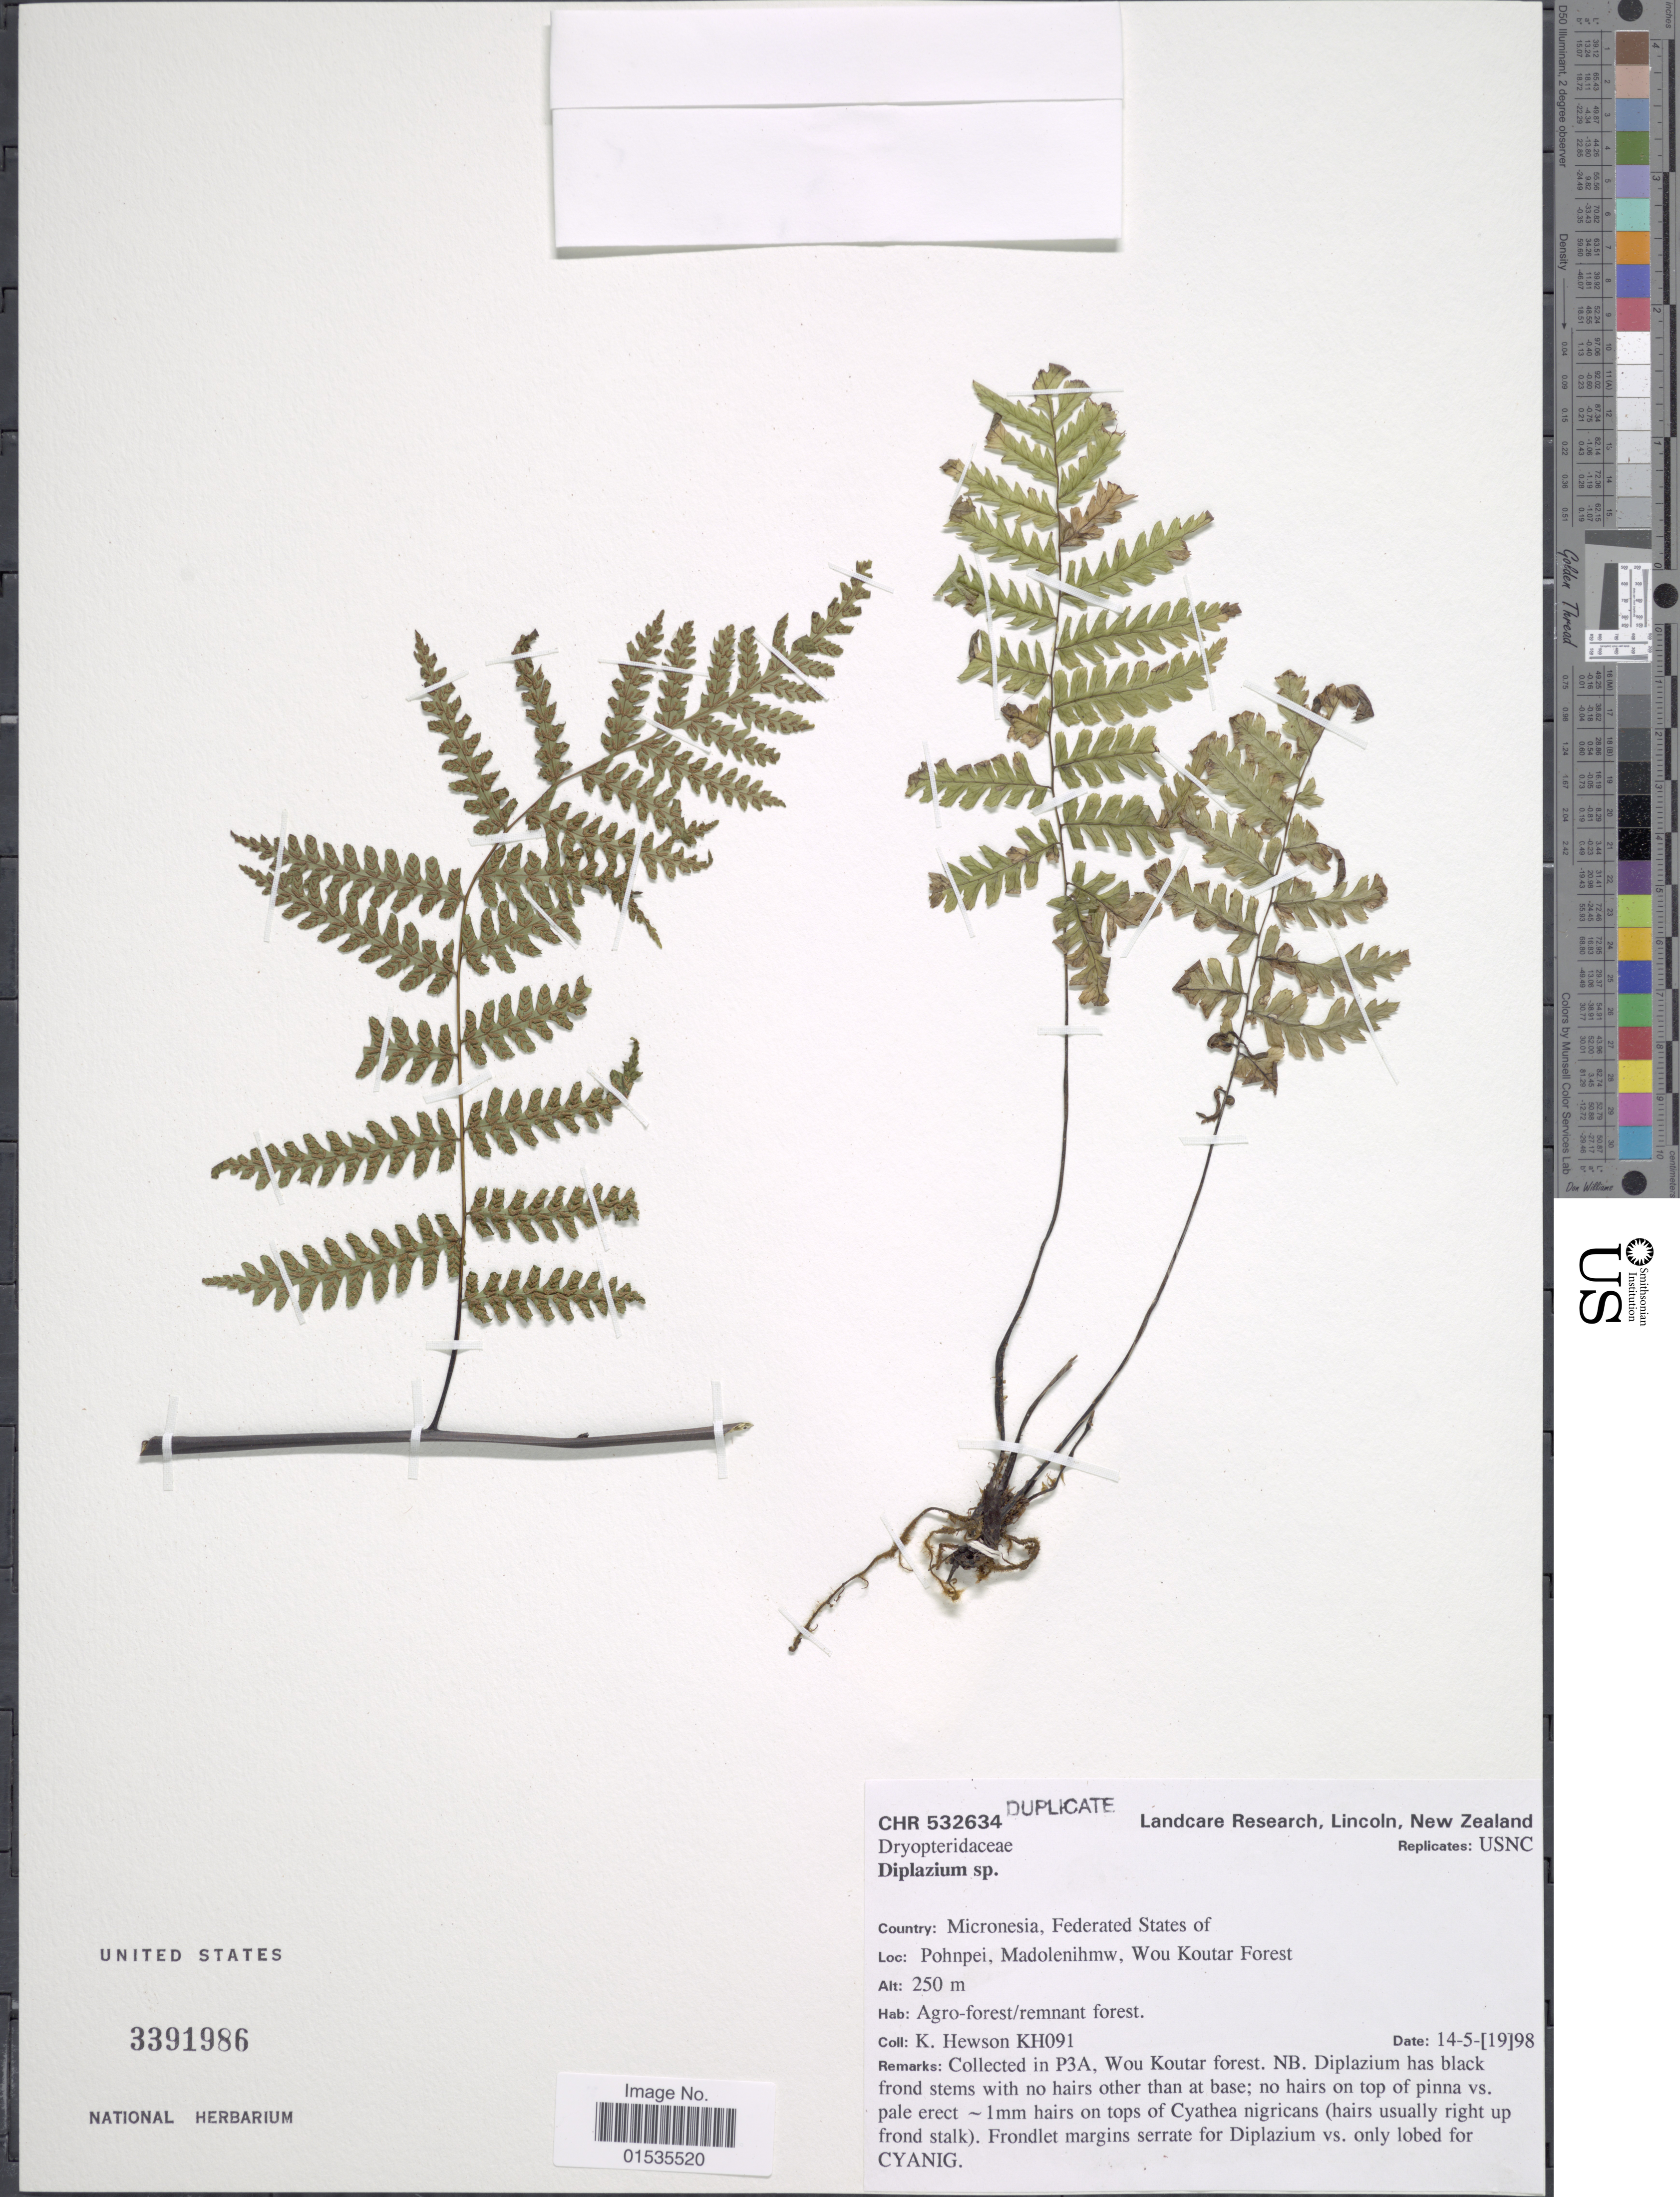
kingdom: Plantae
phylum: Tracheophyta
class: Polypodiopsida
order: Polypodiales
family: Athyriaceae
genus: Diplazium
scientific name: Diplazium sp.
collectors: K. Hewson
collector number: KH091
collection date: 1998-05-14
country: Micronesia, Federated States of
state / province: Pohnpei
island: Pohnpei [Ponape]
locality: Madolenihmw, Wou Koutar Forest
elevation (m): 250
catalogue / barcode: US 3391986